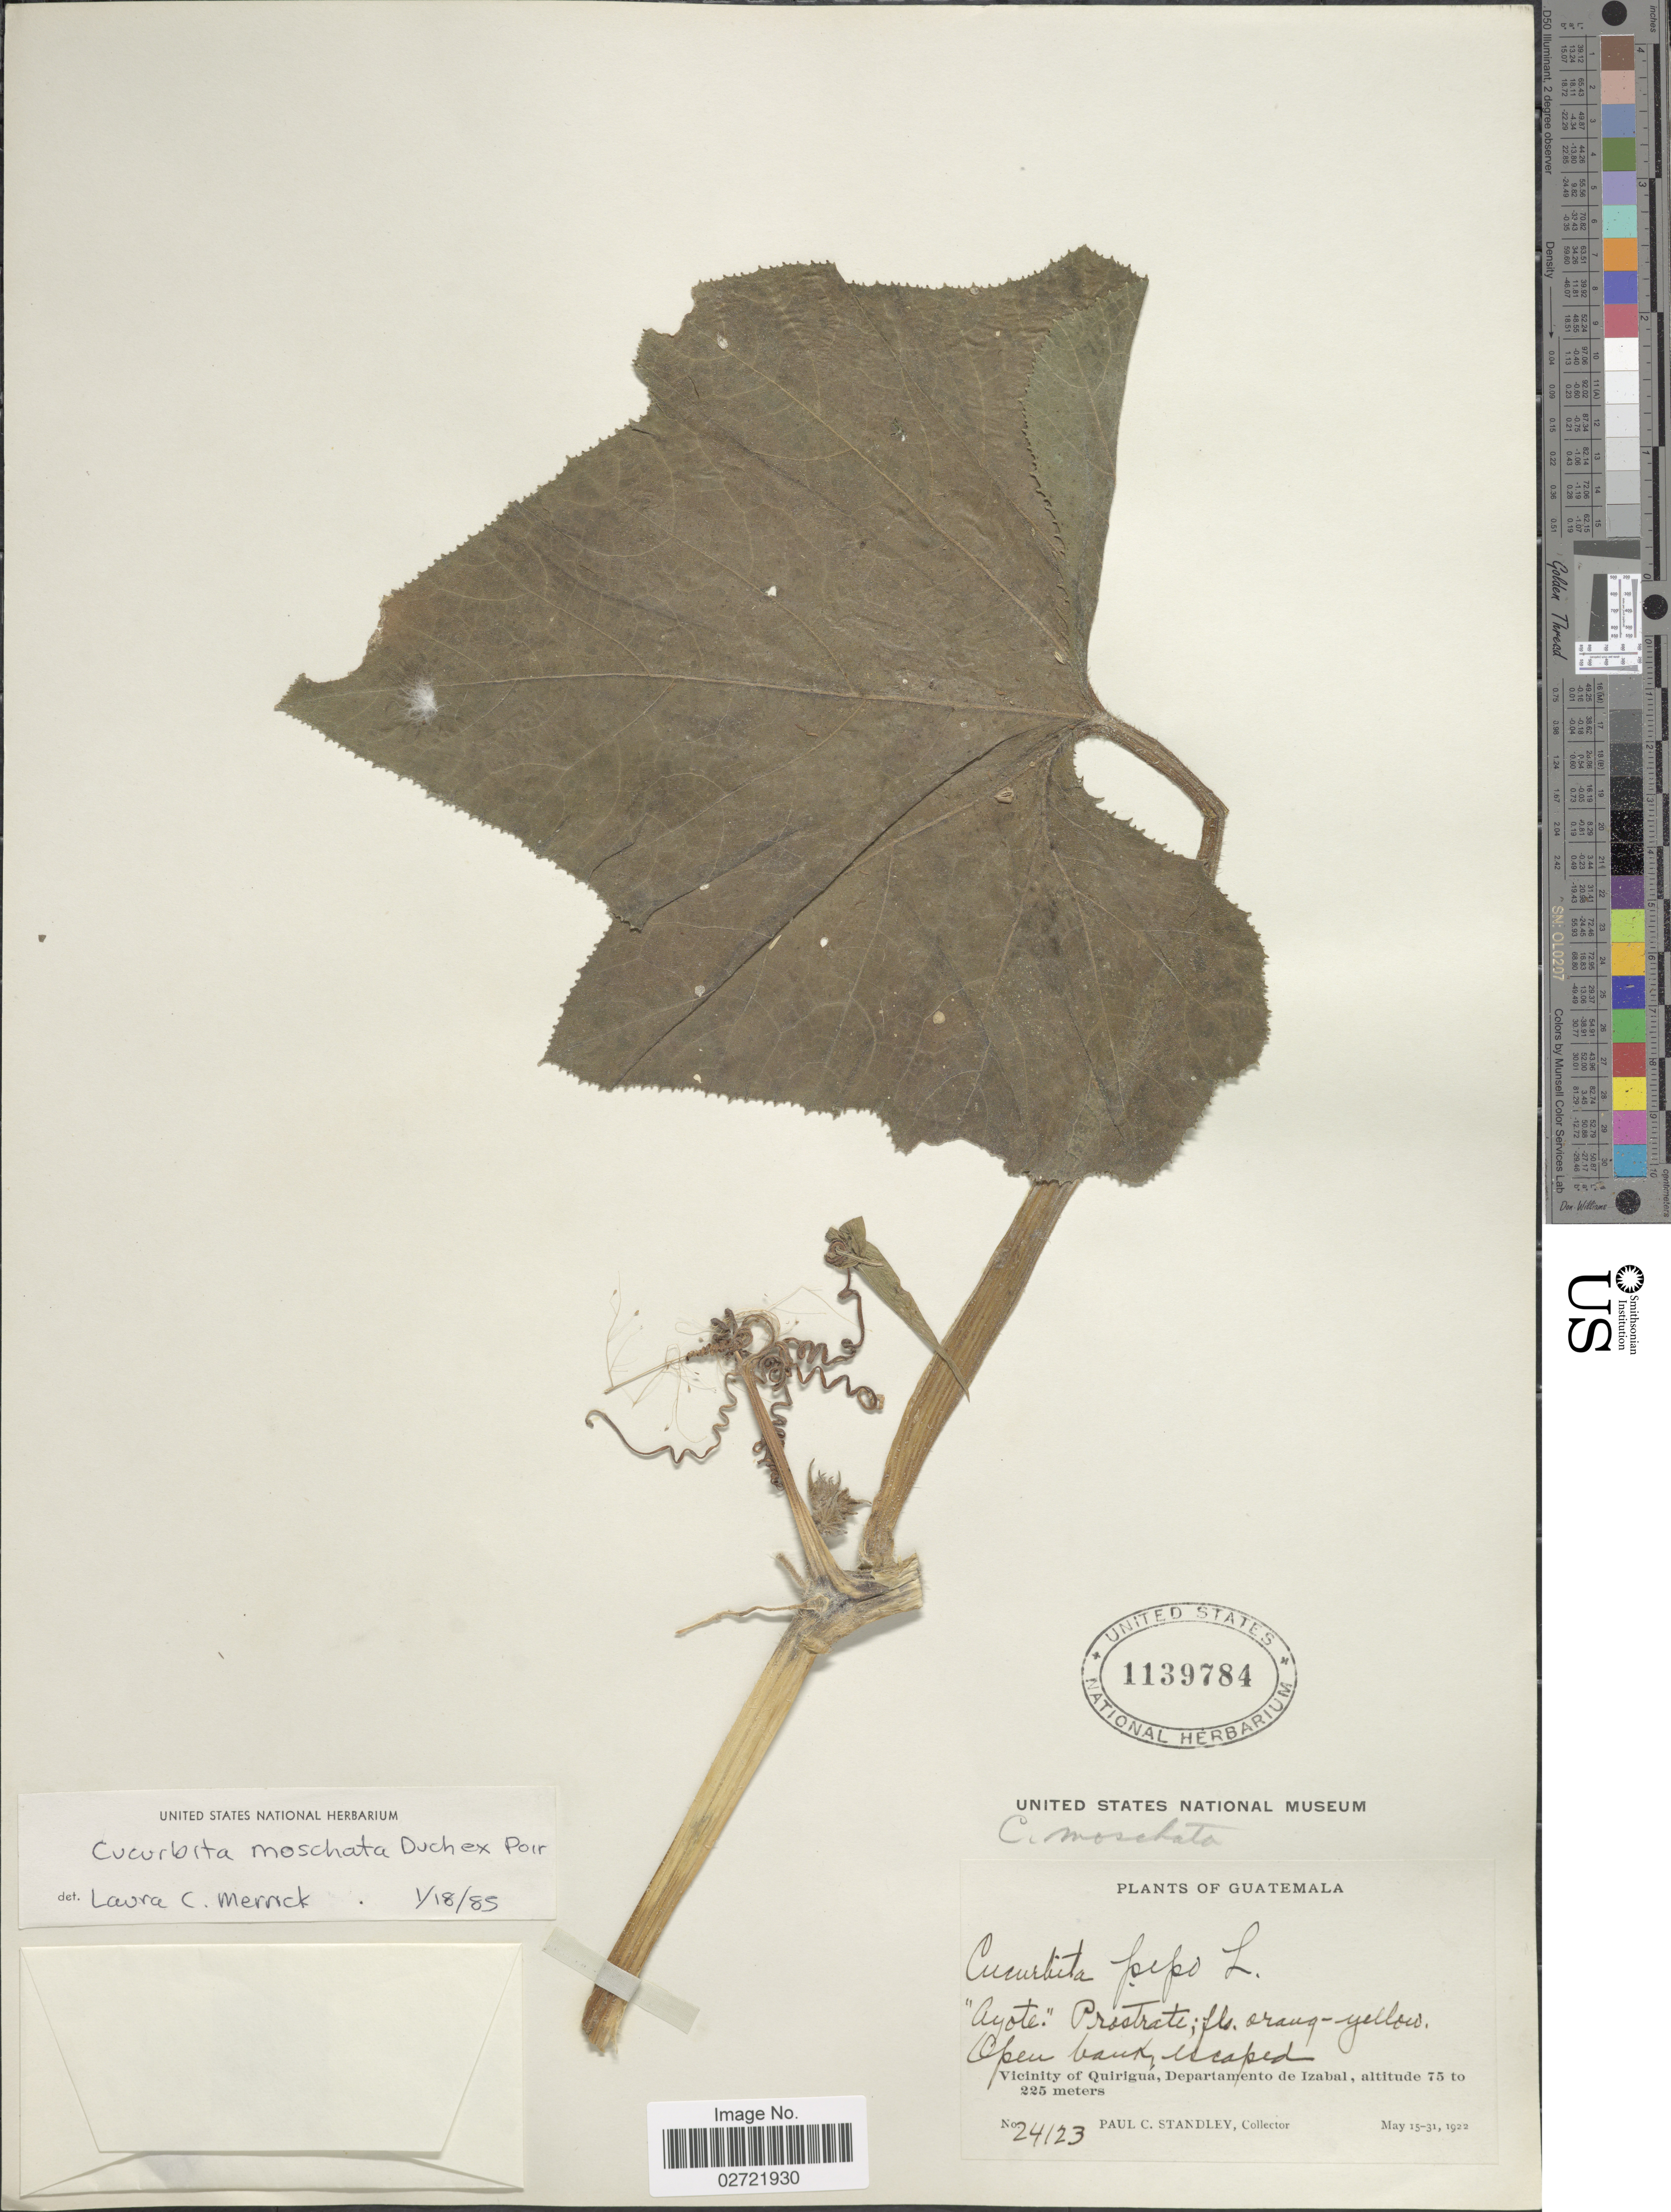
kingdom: Plantae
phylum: Tracheophyta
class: Magnoliopsida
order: Cucurbitales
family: Cucurbitaceae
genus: Cucurbita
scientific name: Cucurbita moschata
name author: (Duch.) Poir.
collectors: P. C. Standley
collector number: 24123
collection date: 1922-05-15/1922-05-31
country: Guatemala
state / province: Izabal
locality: Open bank, escaped, Vicinity of Quirigua, Departamento de Izabal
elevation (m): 75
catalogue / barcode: US 1139784